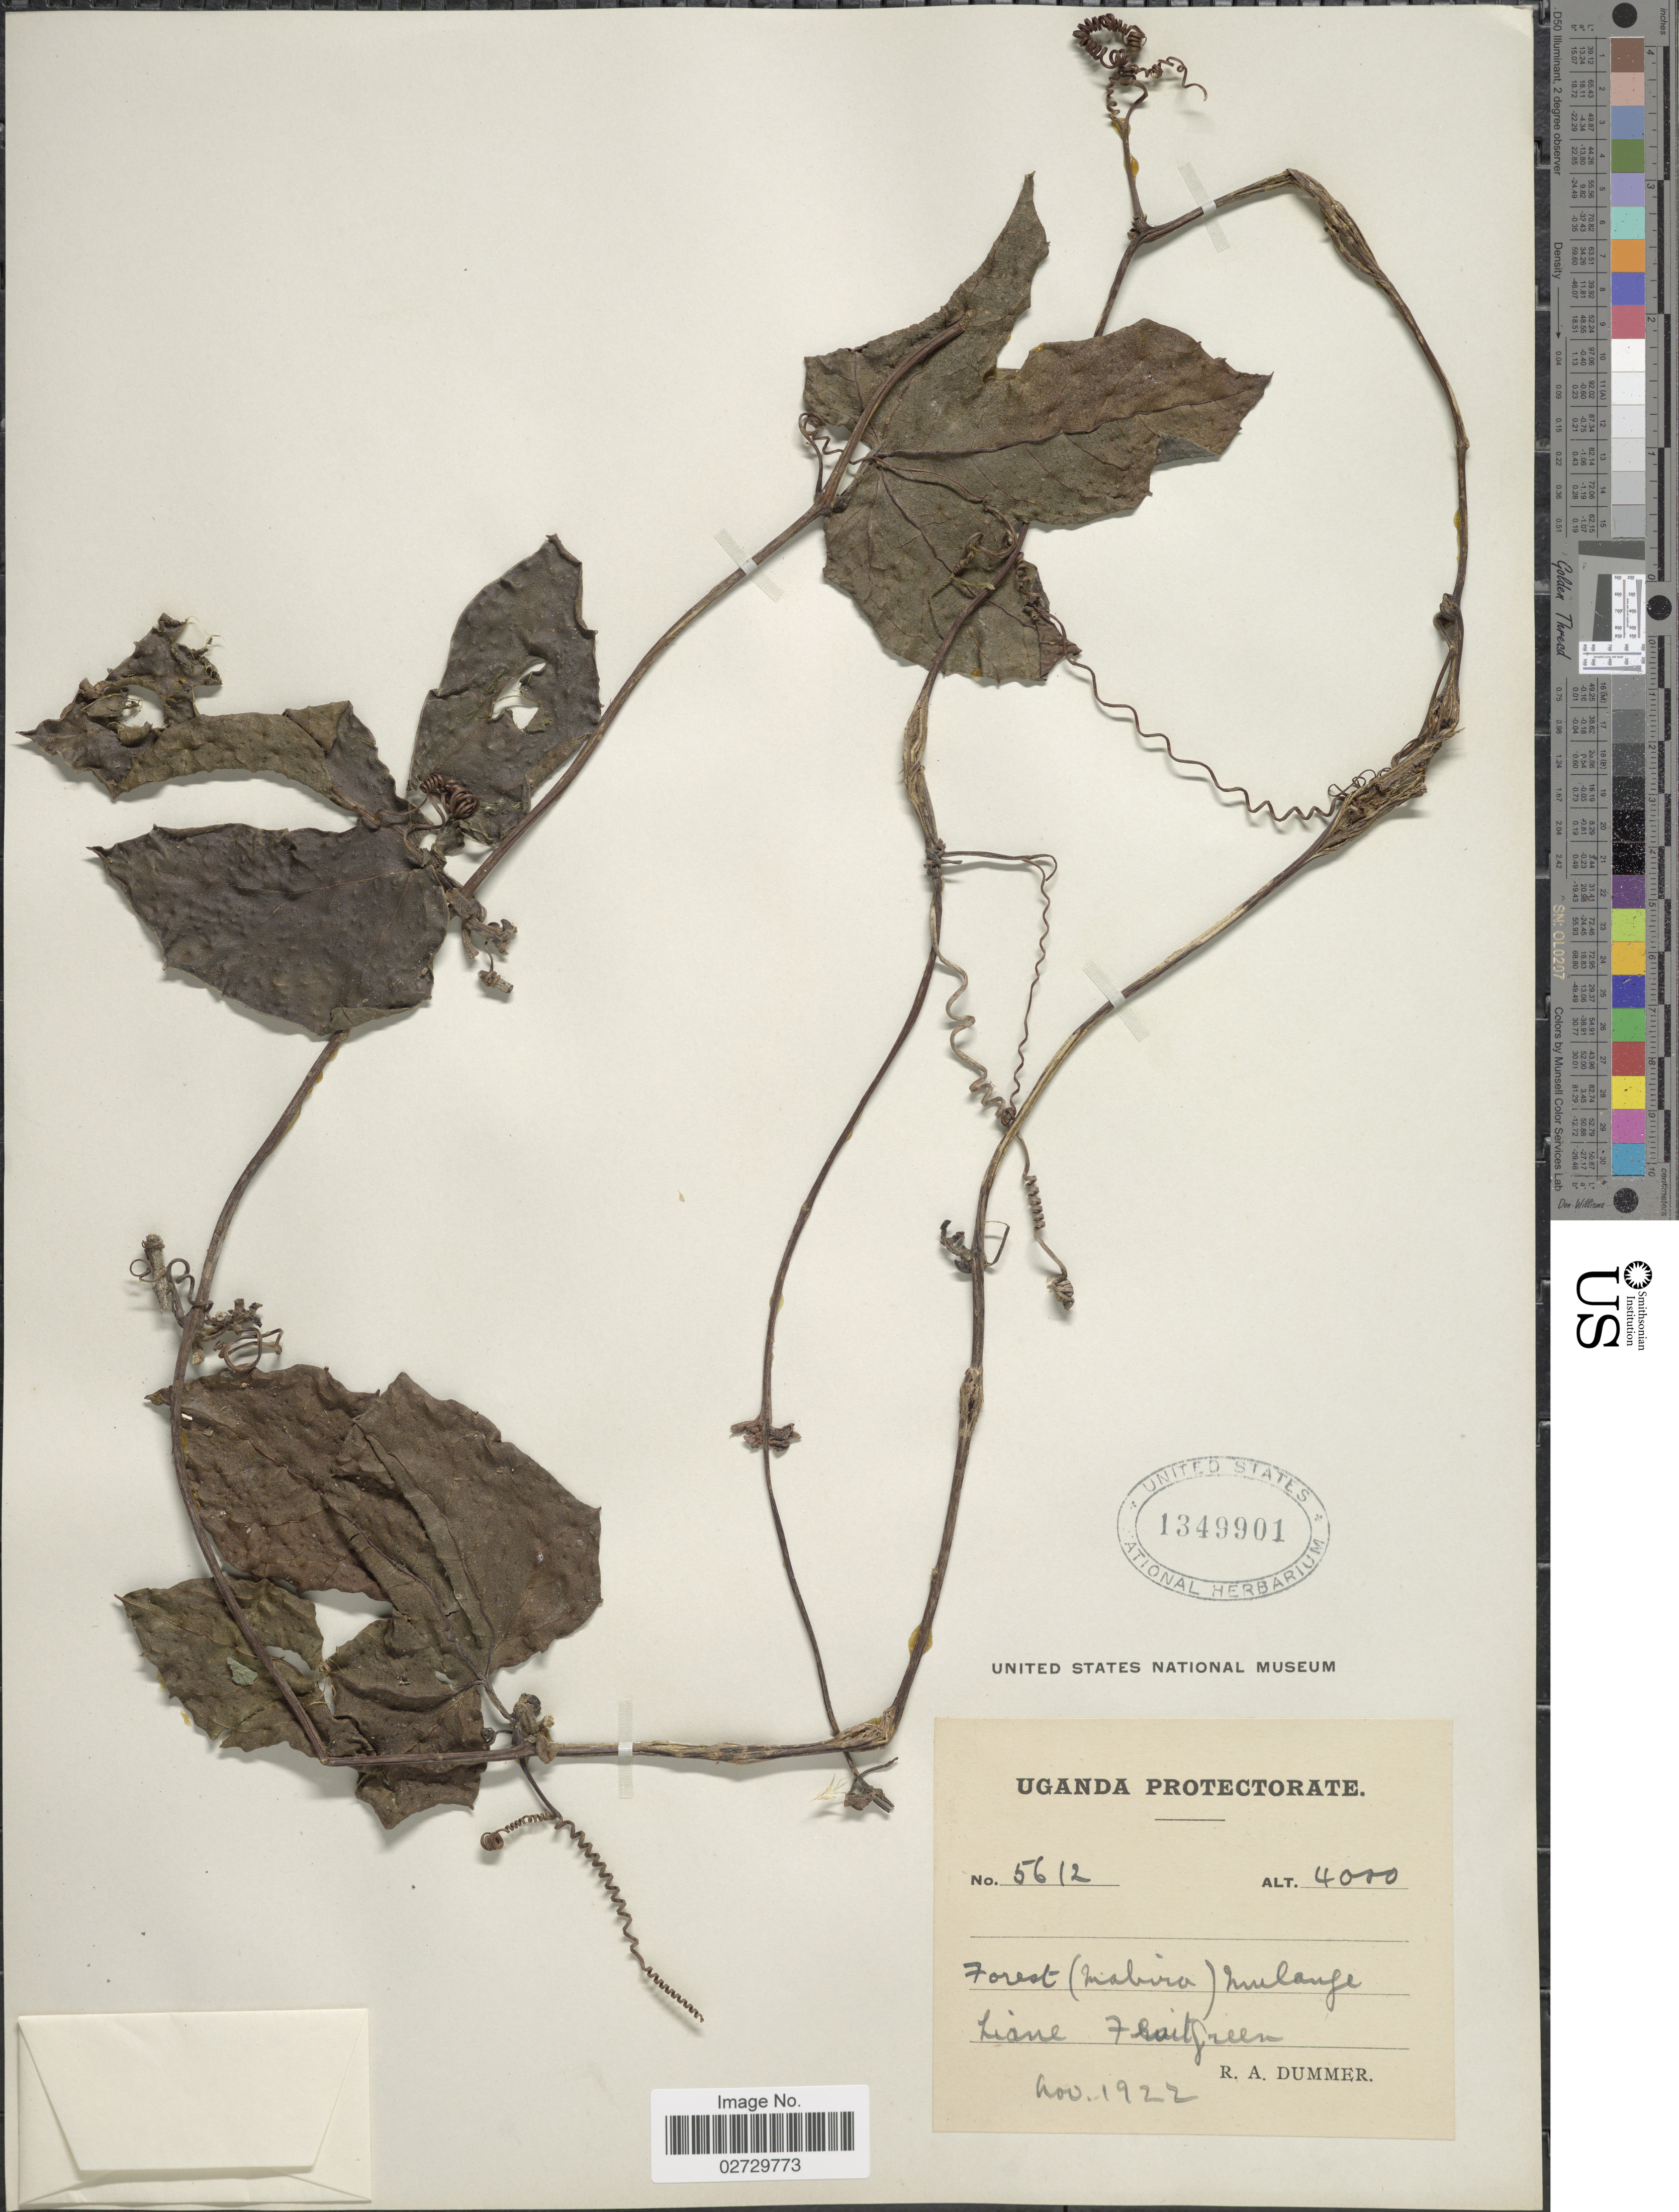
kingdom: Plantae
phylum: Tracheophyta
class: Magnoliopsida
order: Cucurbitales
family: Cucurbitaceae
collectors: R. A. Dümmer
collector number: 5612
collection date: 1922-11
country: Uganda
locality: Uganda Protectorate. Forest (Mabira) Mulange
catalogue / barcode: US 1349901